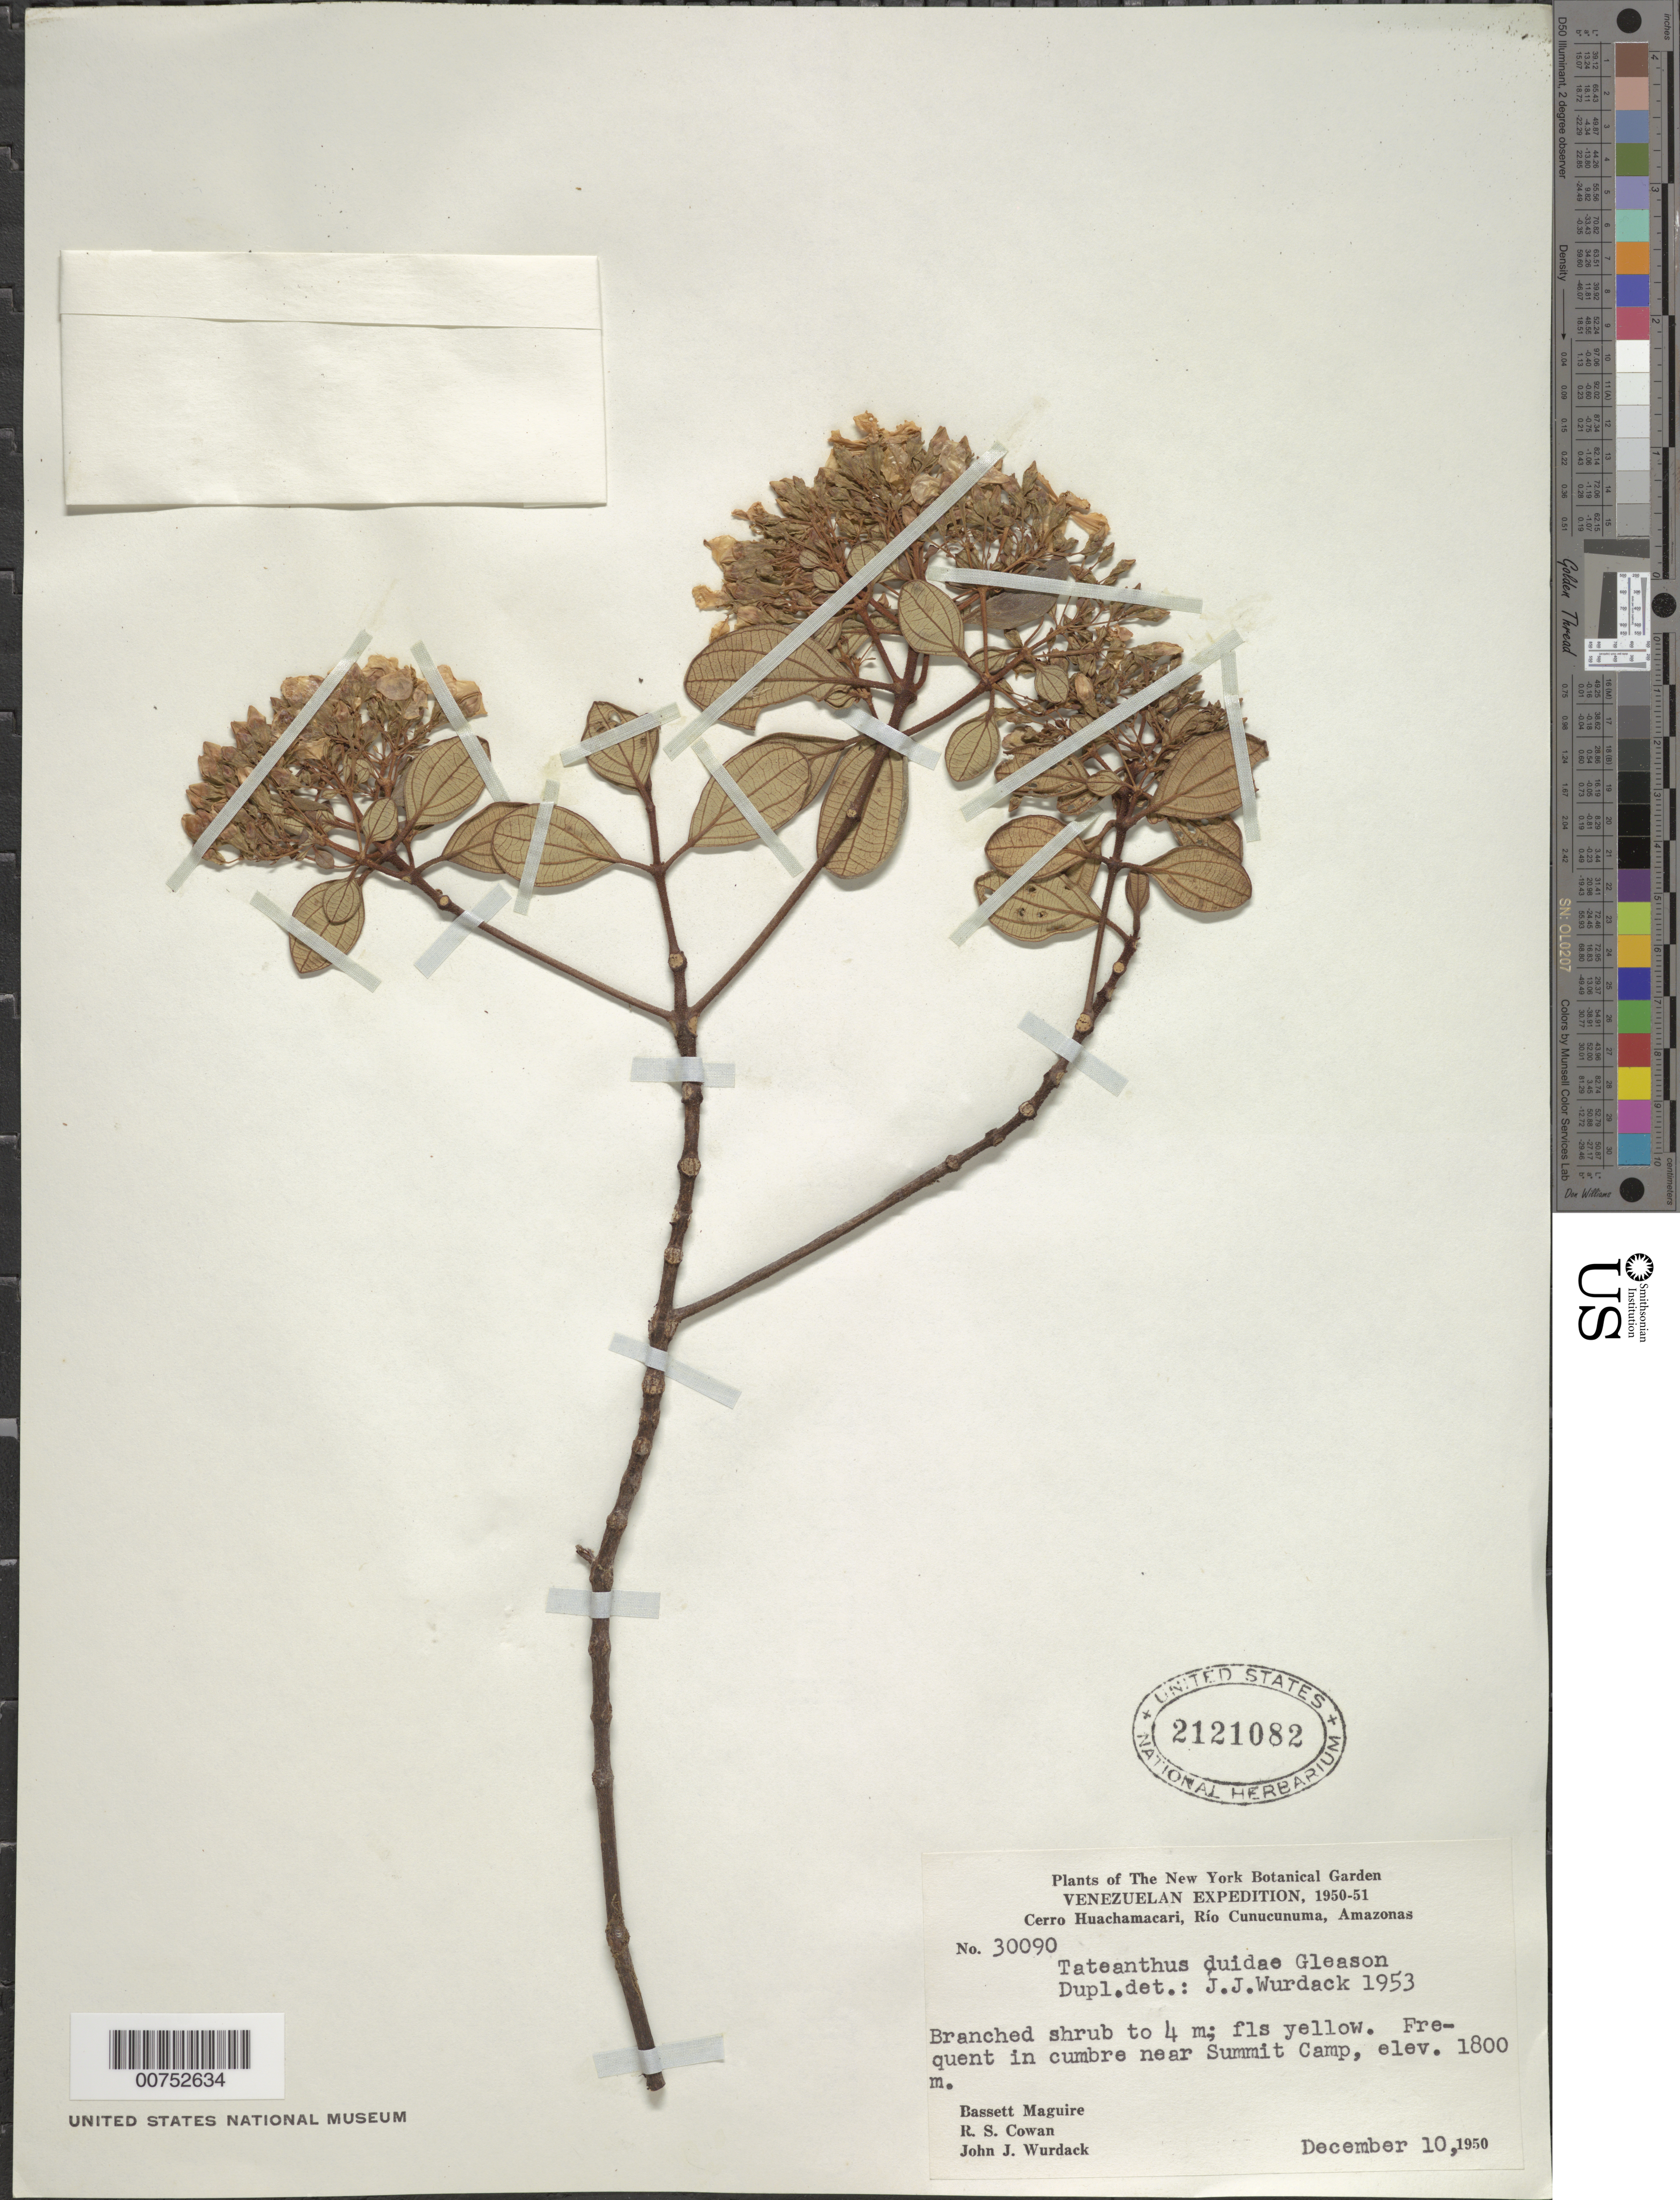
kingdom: Plantae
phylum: Tracheophyta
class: Magnoliopsida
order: Myrtales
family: Melastomataceae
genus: Tateanthus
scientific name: Tateanthus duidae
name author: Gleason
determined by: Wurdack, John J., (US), US (UNITED STATES)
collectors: B. Maguire, R. S. Cowan & J. J. Wurdack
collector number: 30090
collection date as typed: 10-Dec-50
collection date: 1950-12-10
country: Venezuela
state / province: Amazonas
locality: Cerro Huachamacari, Río Cunucunuma, near Summit Camp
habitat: Summit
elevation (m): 1800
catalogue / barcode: US 2121082